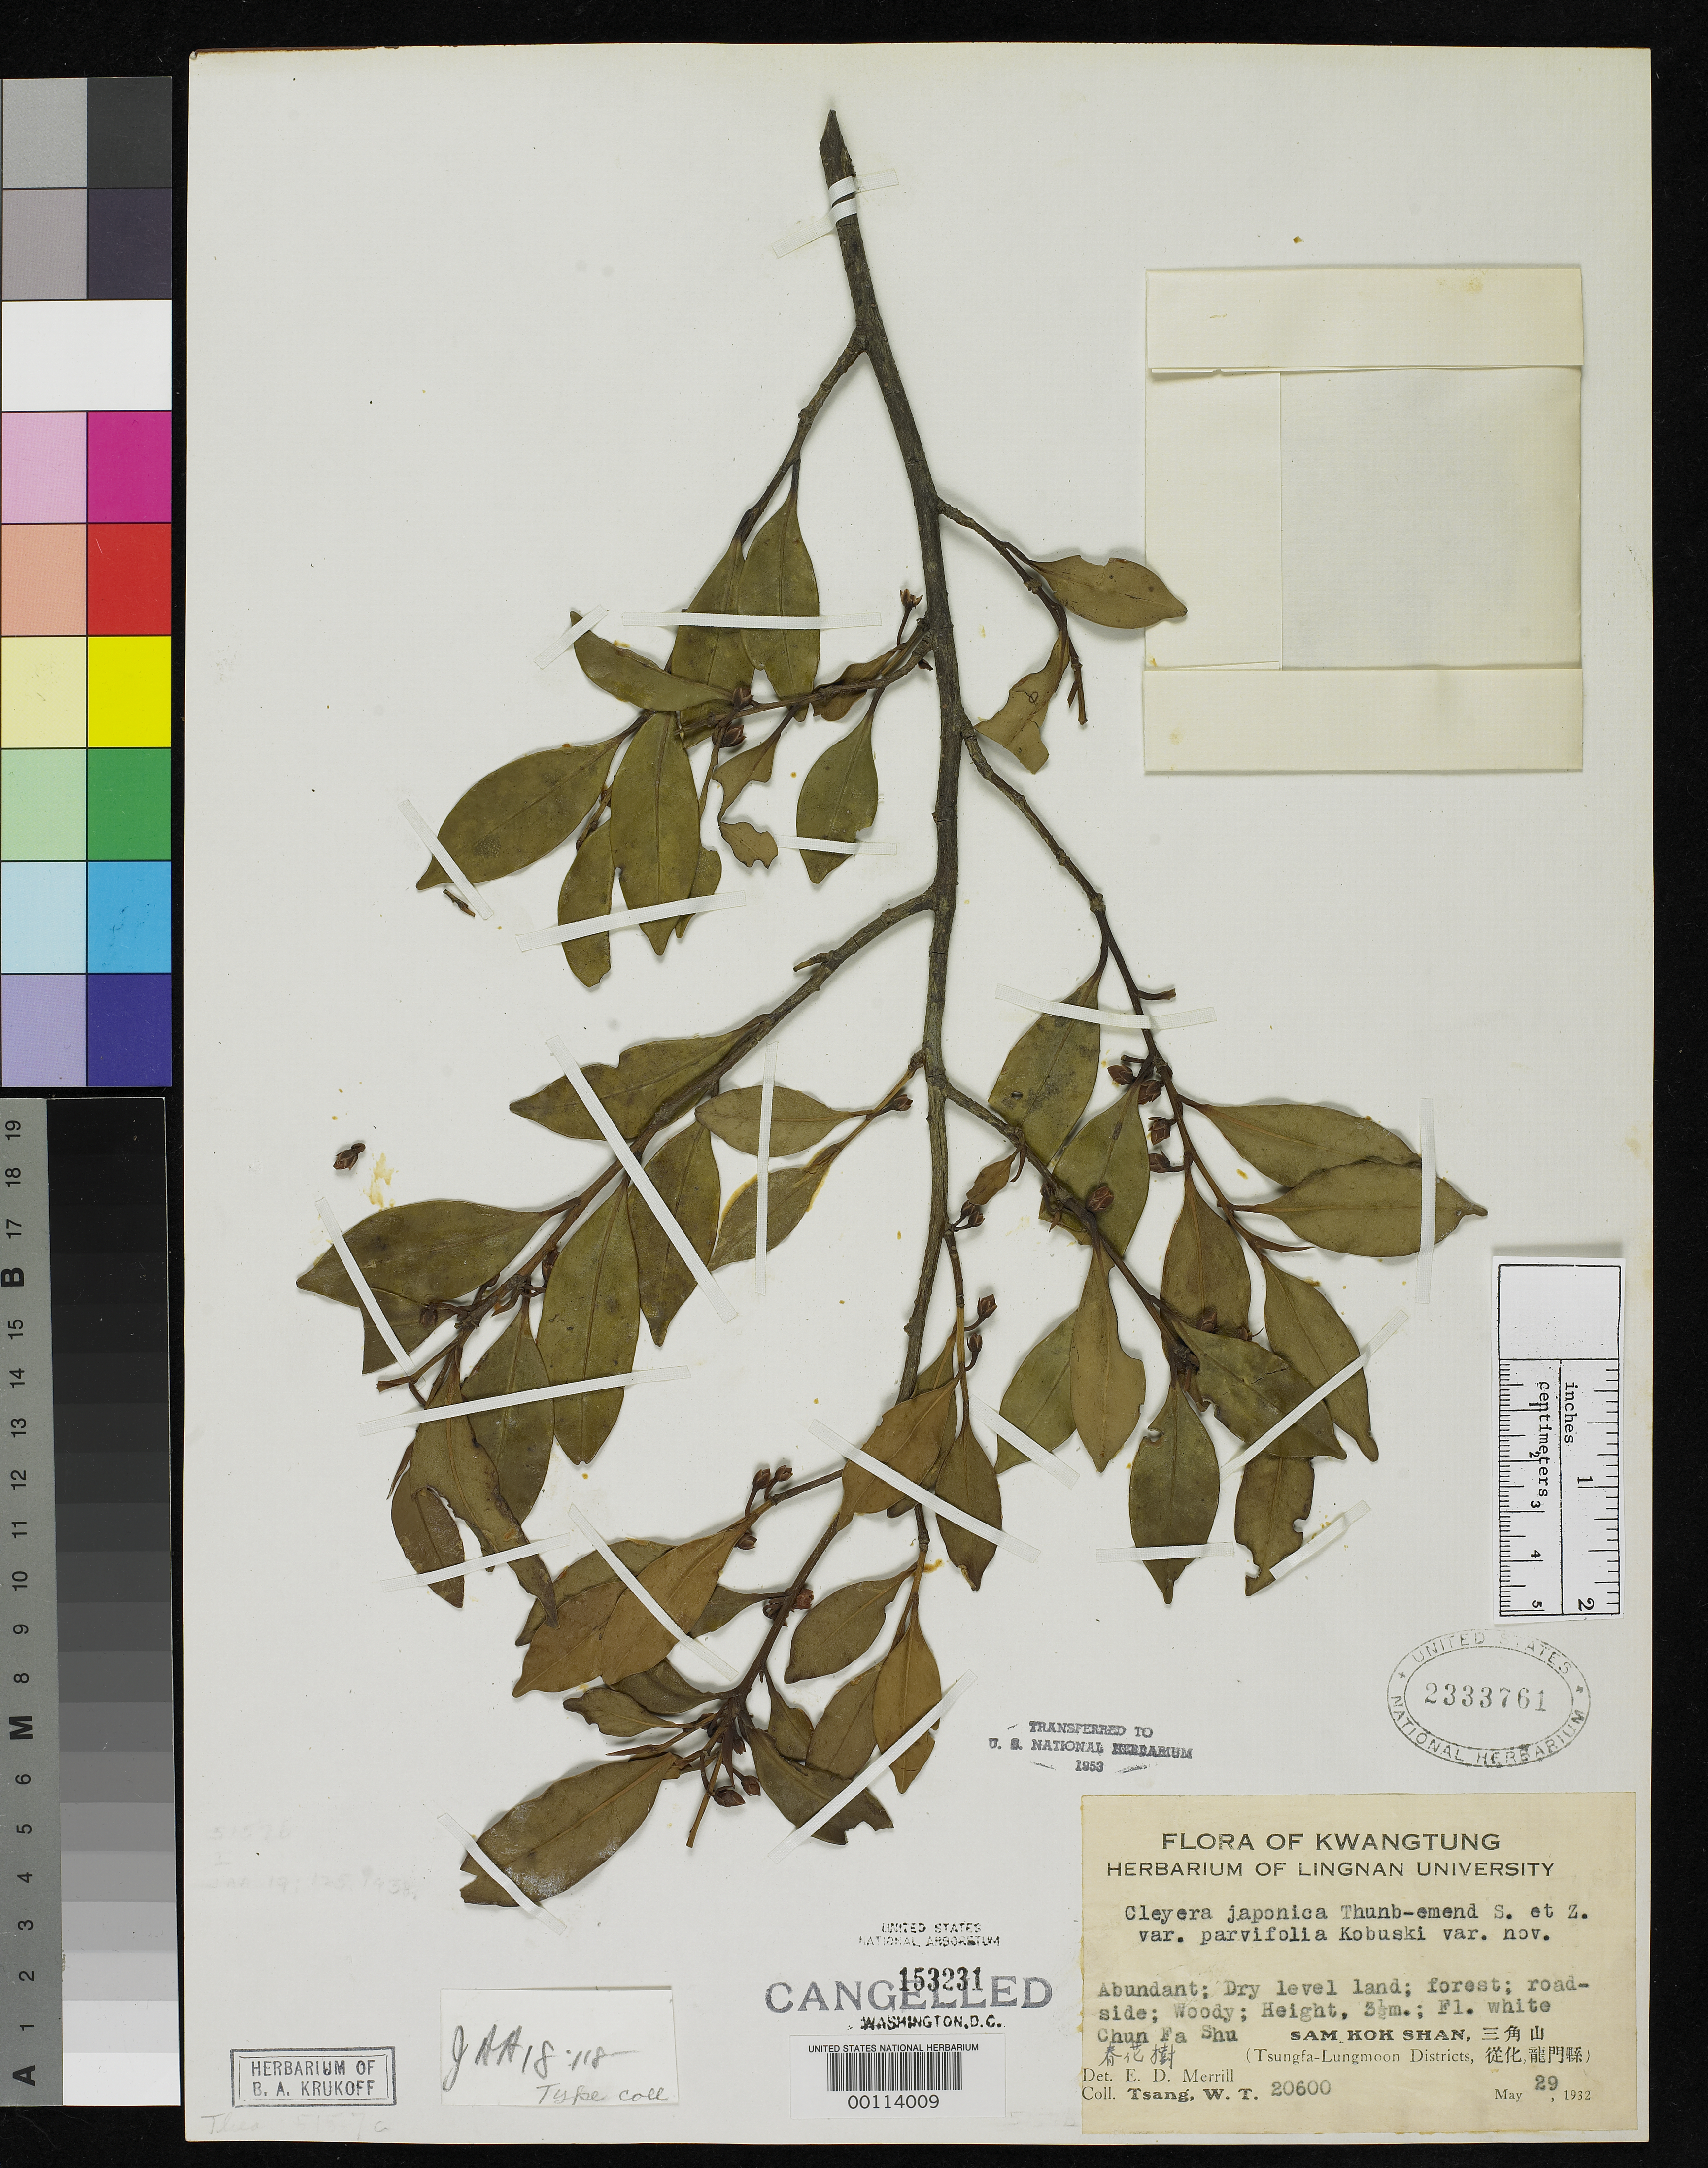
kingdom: Plantae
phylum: Tracheophyta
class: Magnoliopsida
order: Ericales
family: Pentaphylacaceae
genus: Cleyera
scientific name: Cleyera japonica var. parvifolia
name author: Kobuski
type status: Isotype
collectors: W. T. Tsang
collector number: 20600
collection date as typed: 29 May 1932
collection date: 1932-05-29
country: China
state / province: Guangdong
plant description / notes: Specimen ex United States National Arboretum, "Transferred to U.S. National Herbarium 1953"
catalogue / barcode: US 2333761